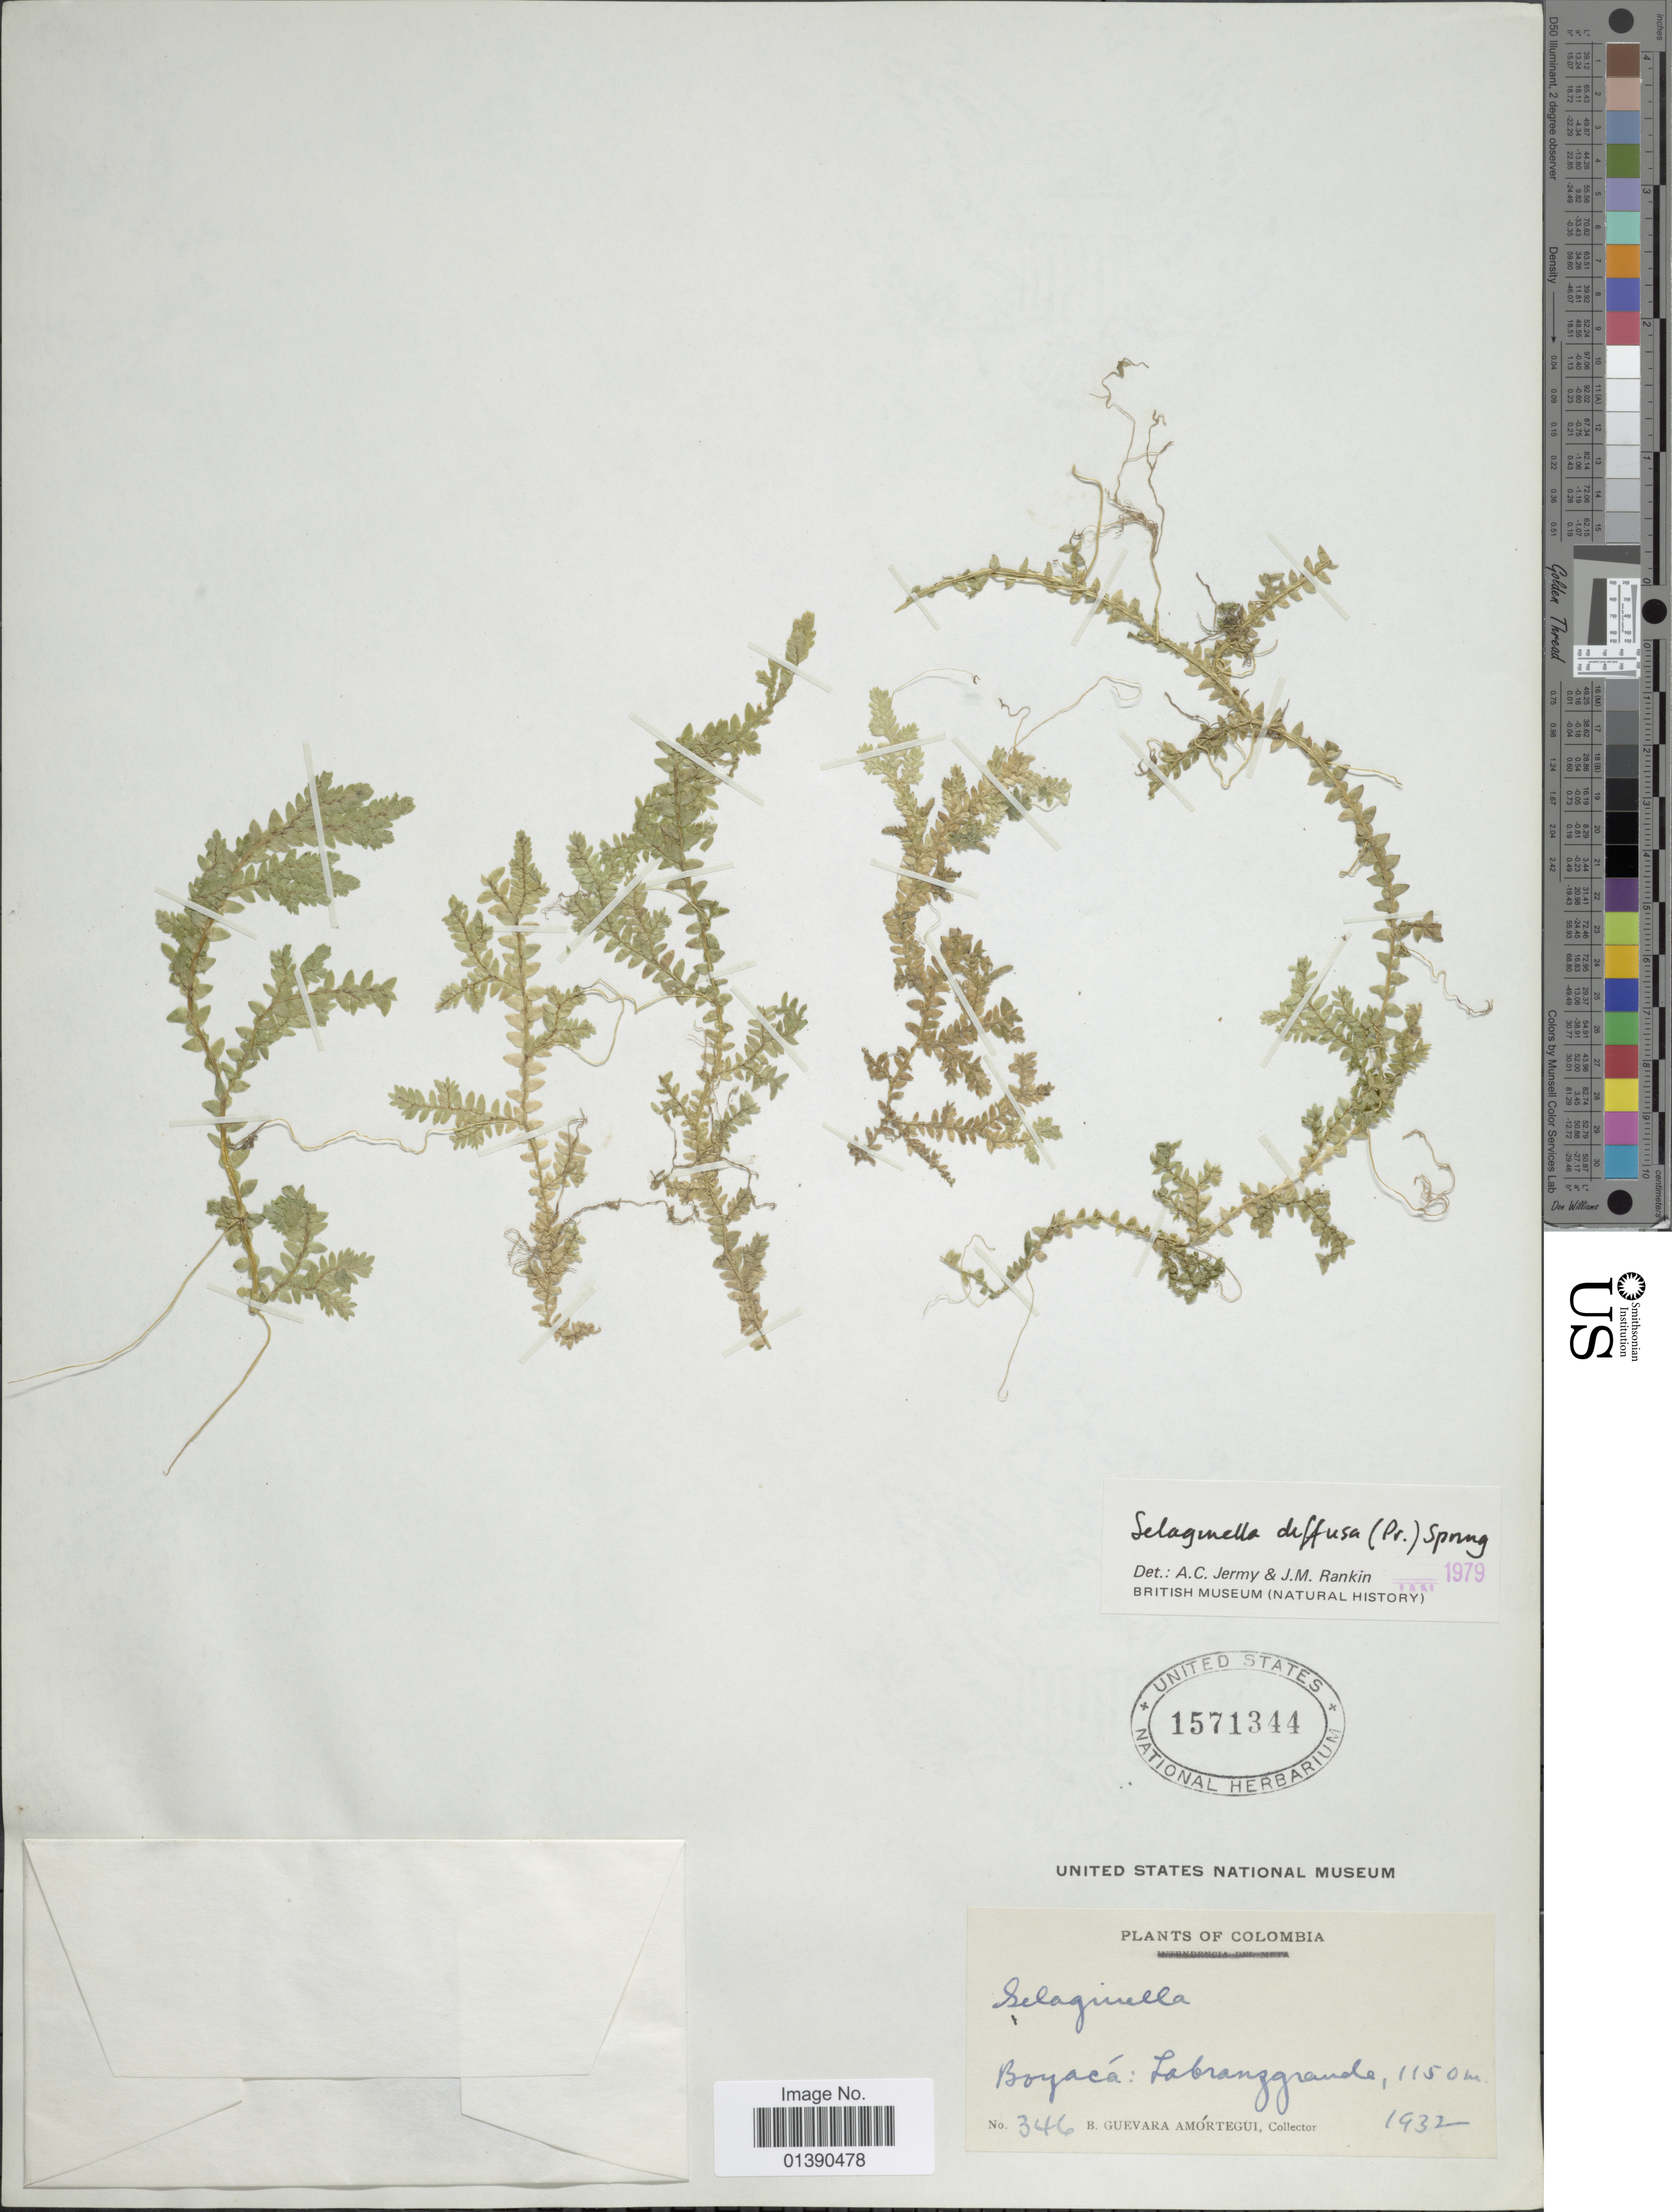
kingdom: Plantae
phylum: Tracheophyta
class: Lycopodiopsida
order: Selaginellales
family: Selaginellaceae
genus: Selaginella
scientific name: Selaginella diffusa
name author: (C. Presl) Spring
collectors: B. Amórtegui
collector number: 346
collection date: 1932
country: Colombia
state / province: Boyacá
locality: Labranzagrande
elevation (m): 1150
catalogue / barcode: US 1571344